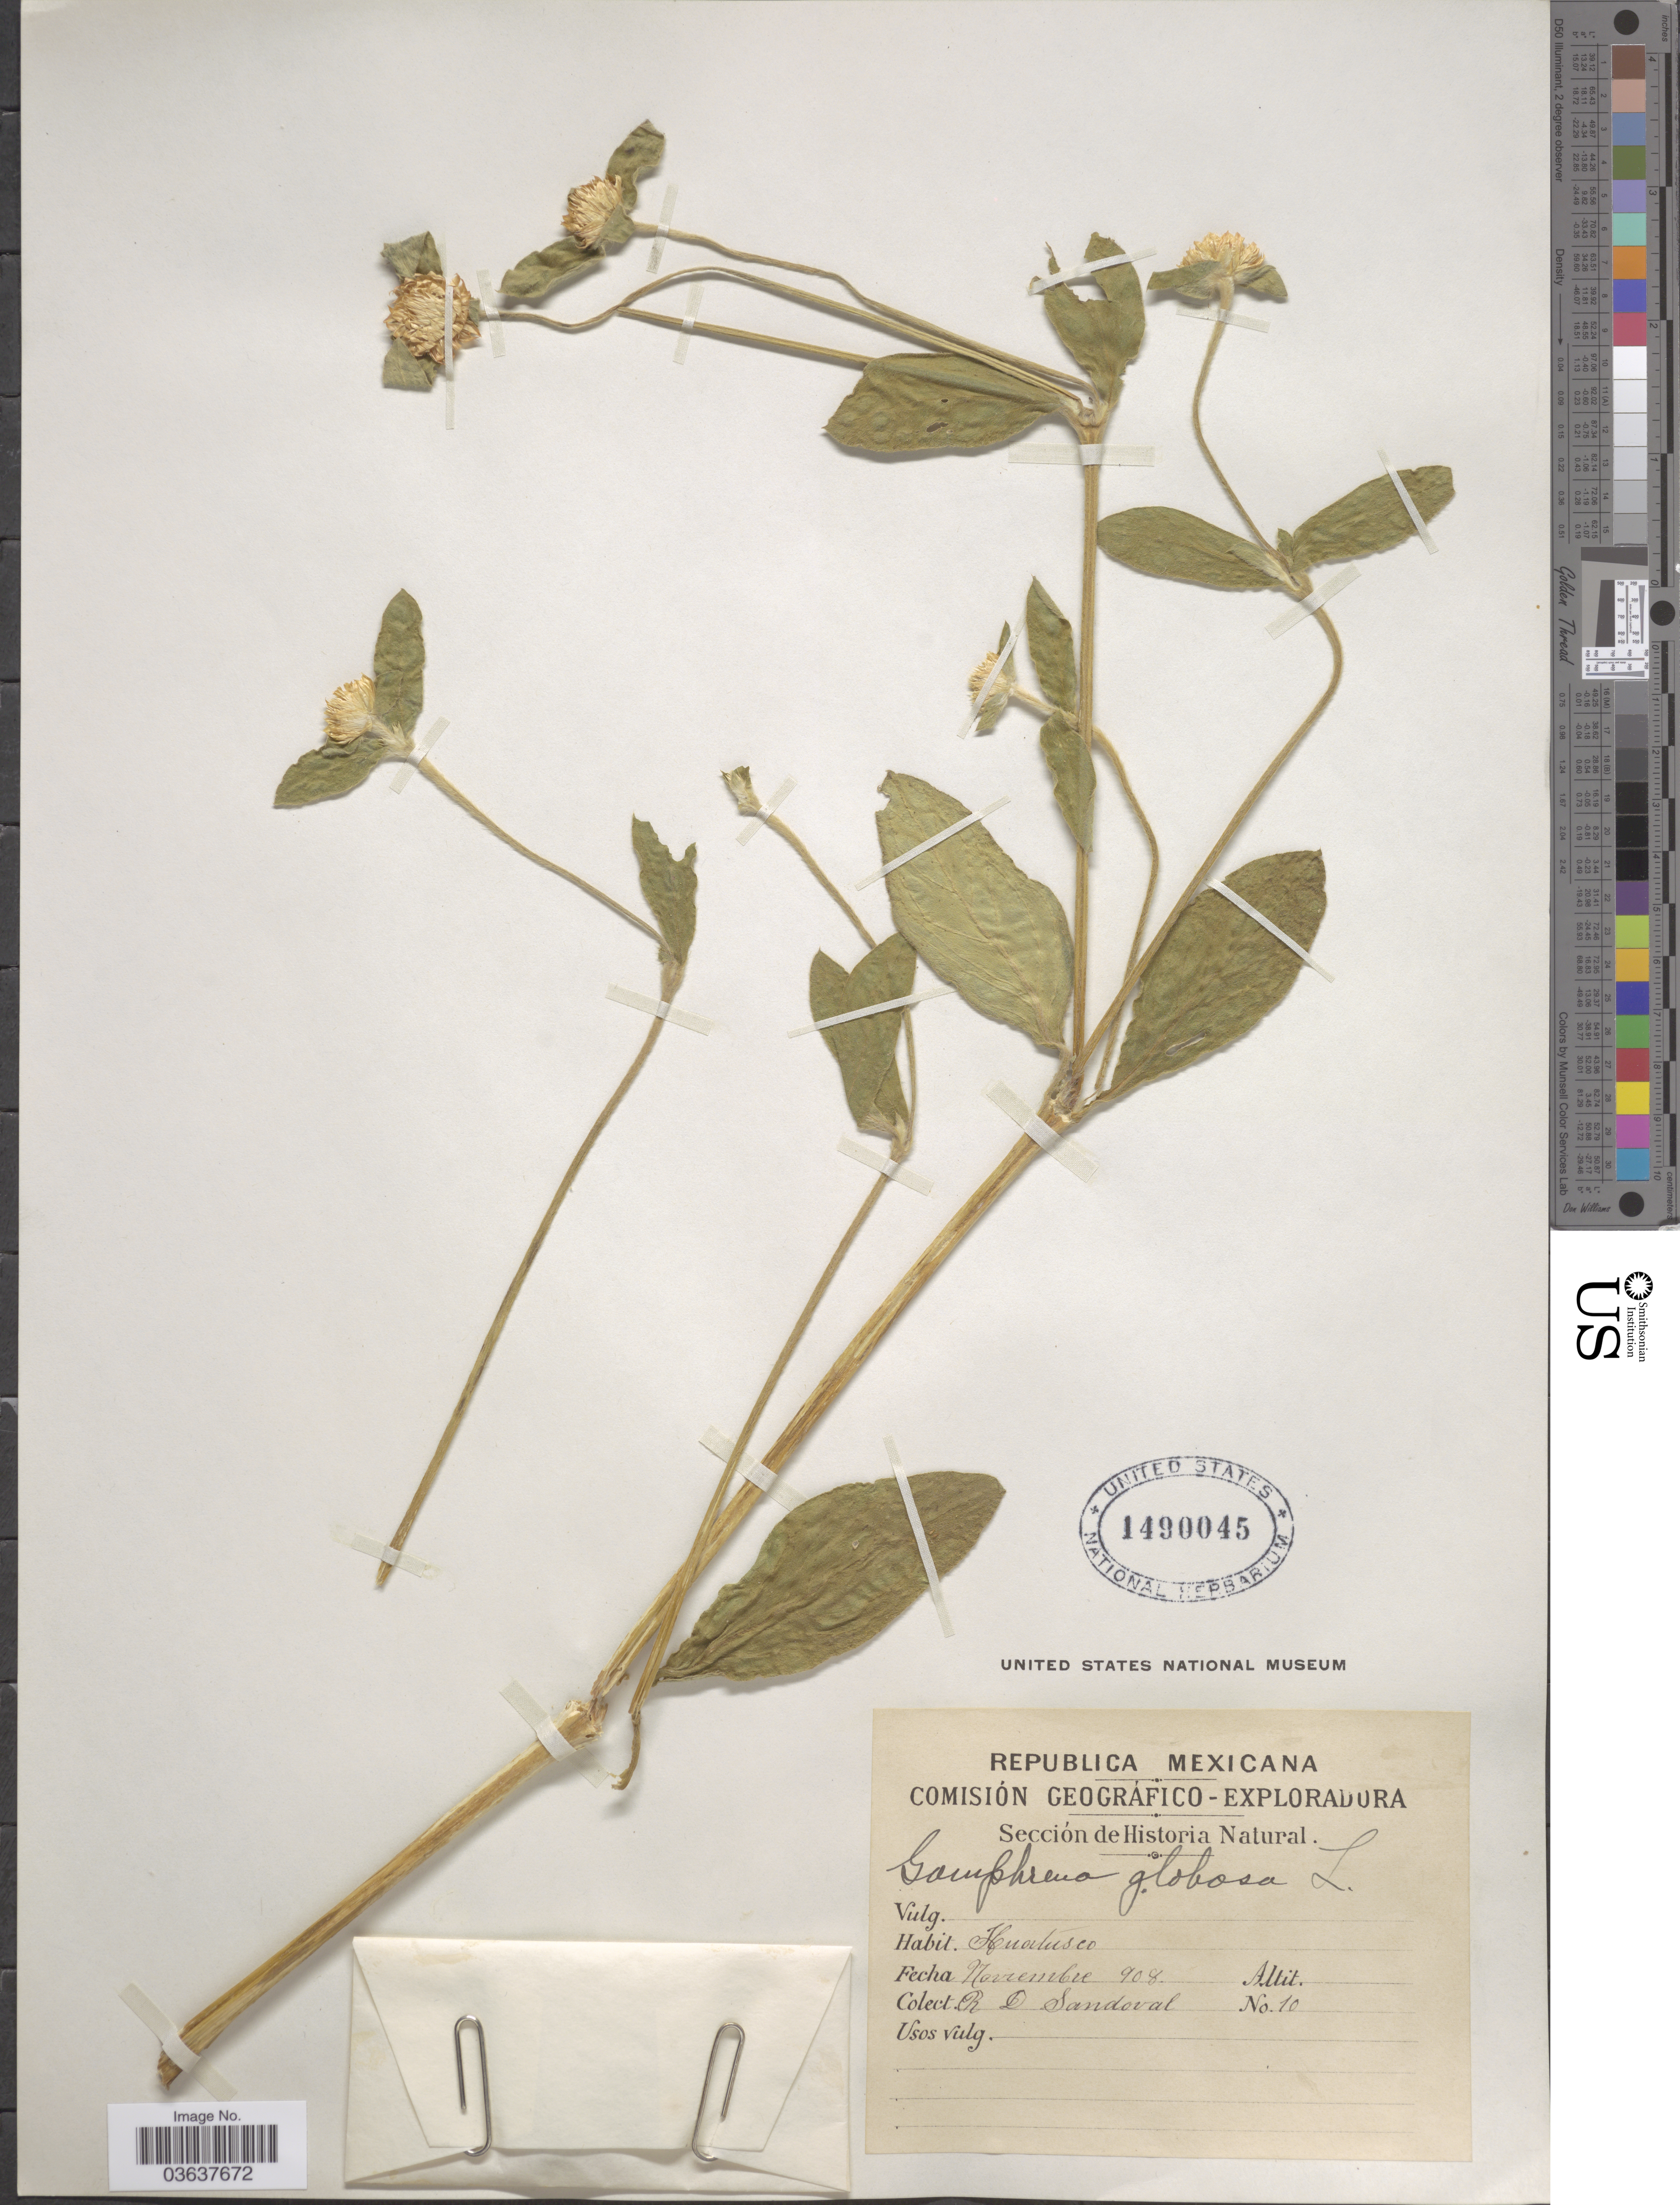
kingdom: Plantae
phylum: Tracheophyta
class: Magnoliopsida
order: Caryophyllales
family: Amaranthaceae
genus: Gomphrena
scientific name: Gomphrena globosa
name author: L.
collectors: R. D. Sandoval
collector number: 10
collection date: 1908-11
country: Mexico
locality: Huatusco.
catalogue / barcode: US 1490045